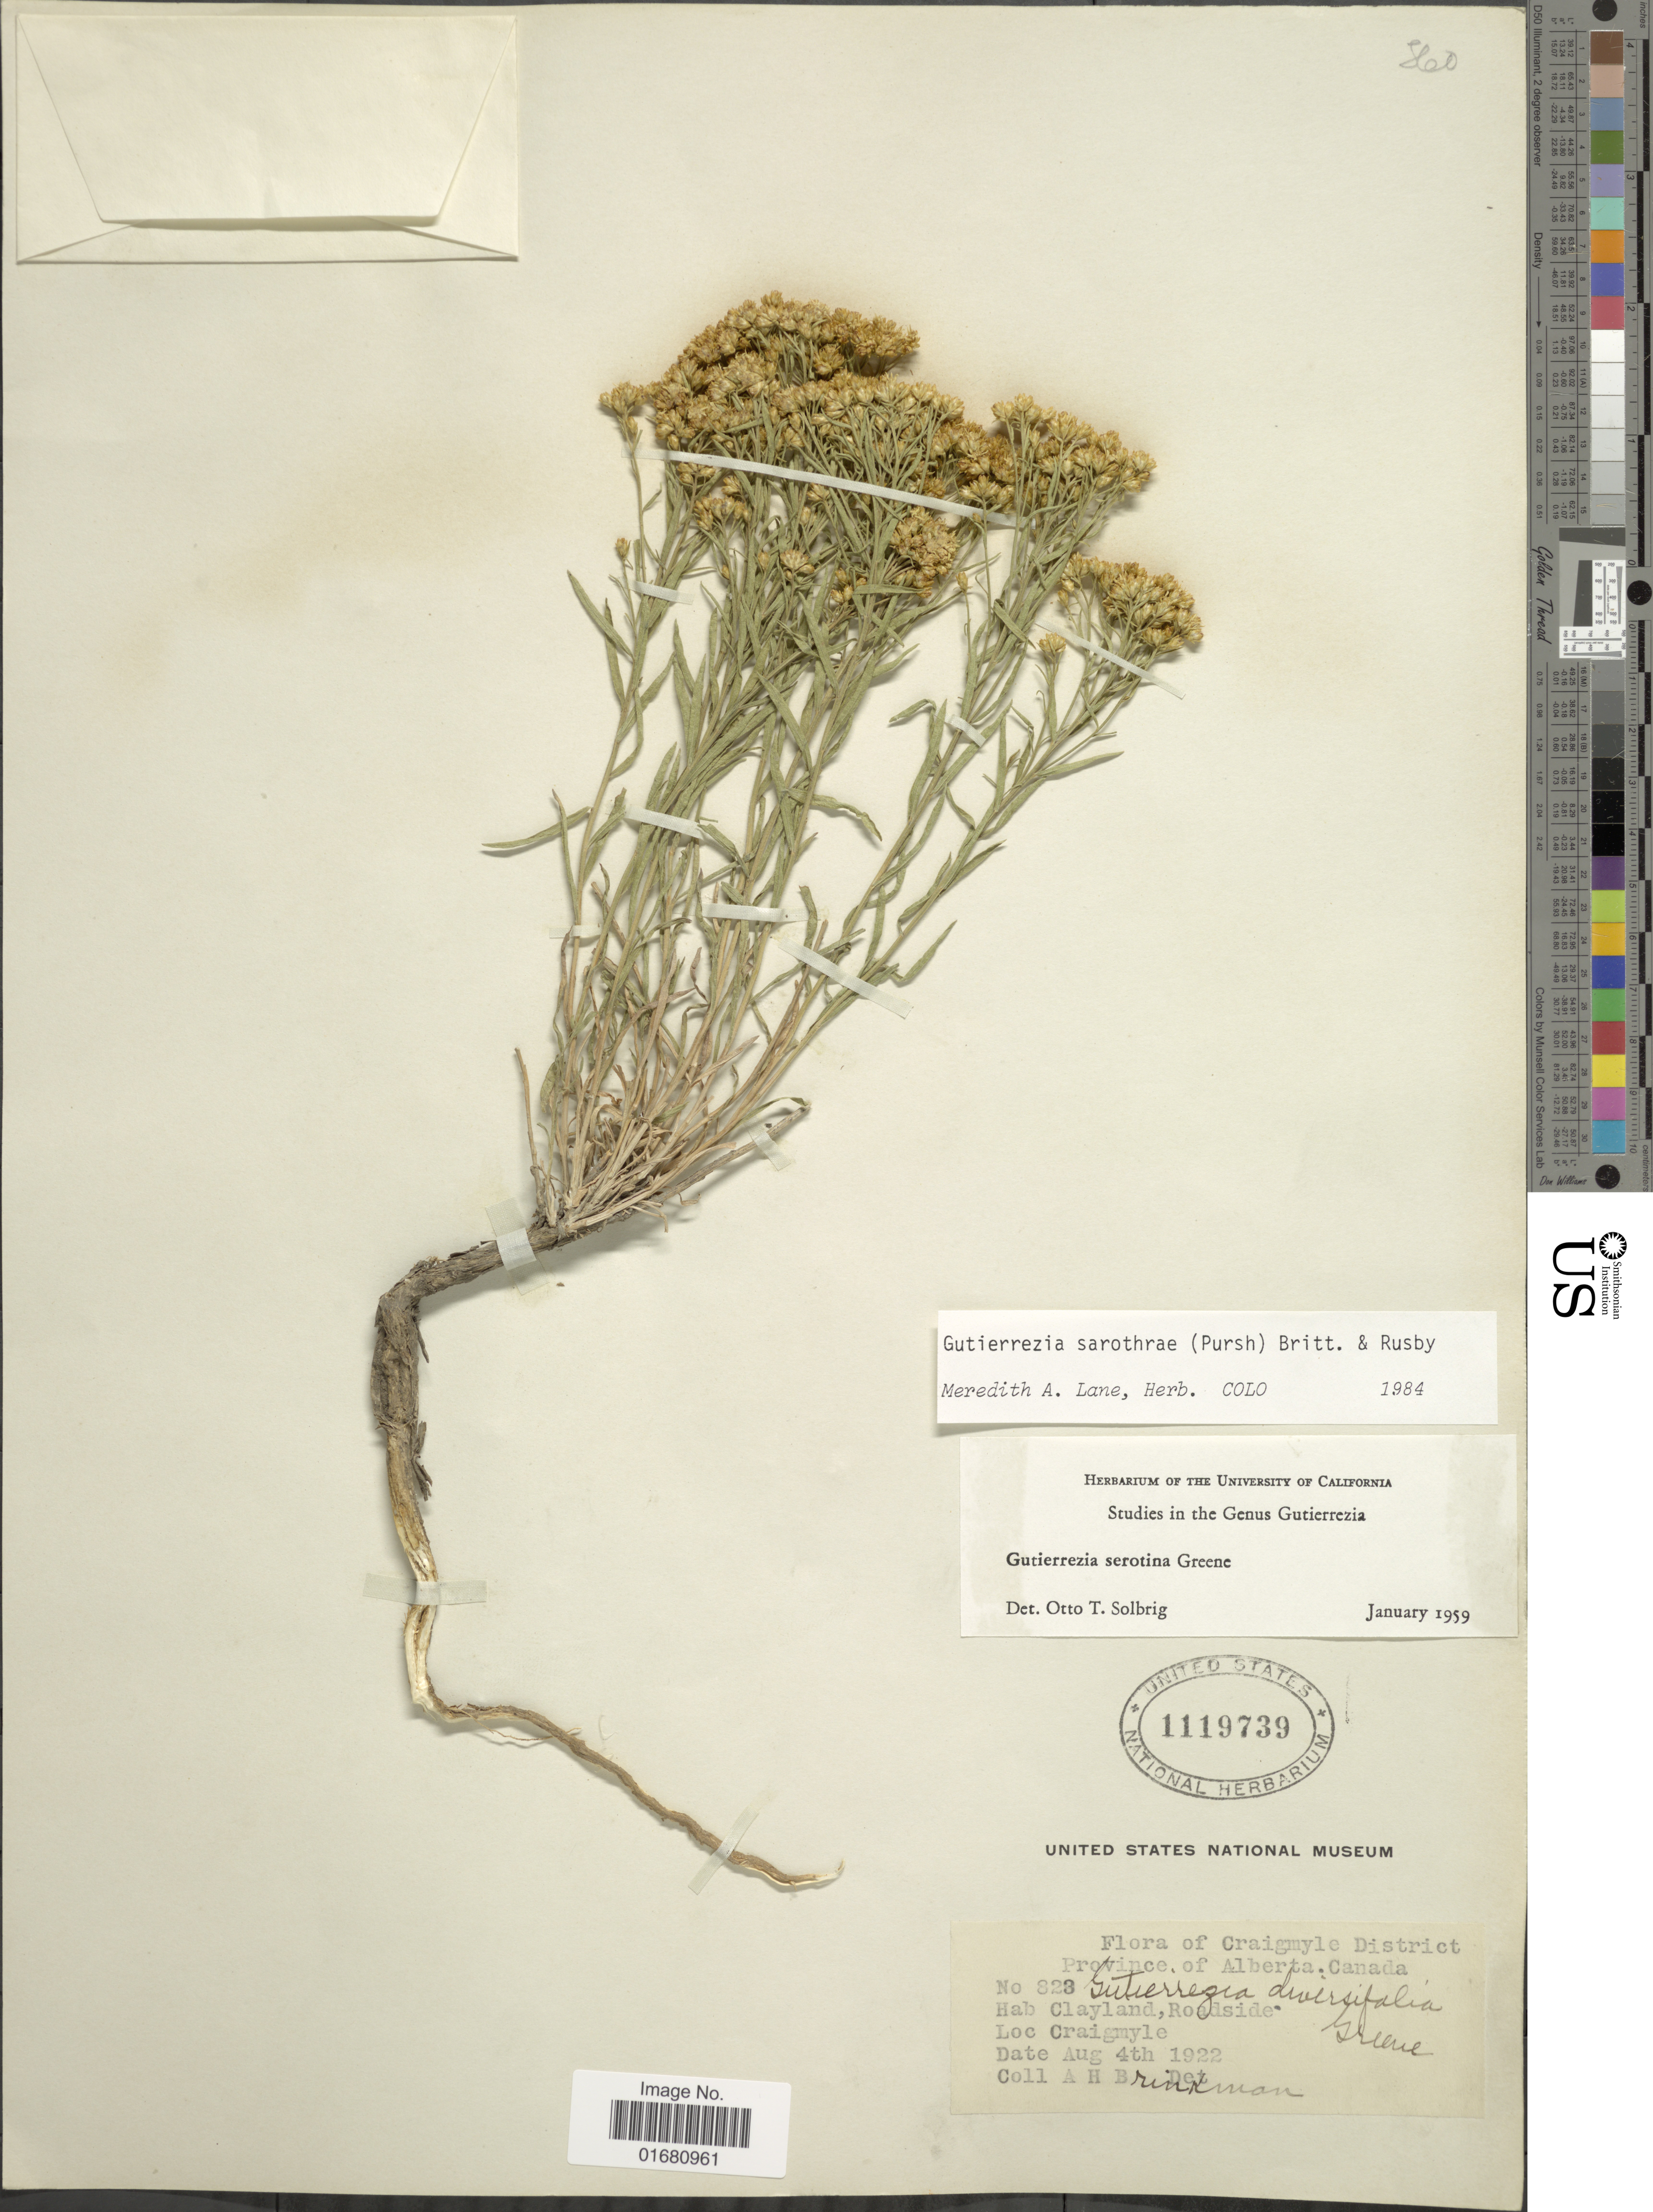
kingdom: Plantae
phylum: Tracheophyta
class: Magnoliopsida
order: Asterales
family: Asteraceae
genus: Gutierrezia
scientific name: Gutierrezia sarothrae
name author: (Pursh) Britton & Rusby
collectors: A. Brinkman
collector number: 823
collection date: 1922-08-04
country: Canada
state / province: Alberta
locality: Craigmyle District, Clayland, Roadside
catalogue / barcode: US 1119739